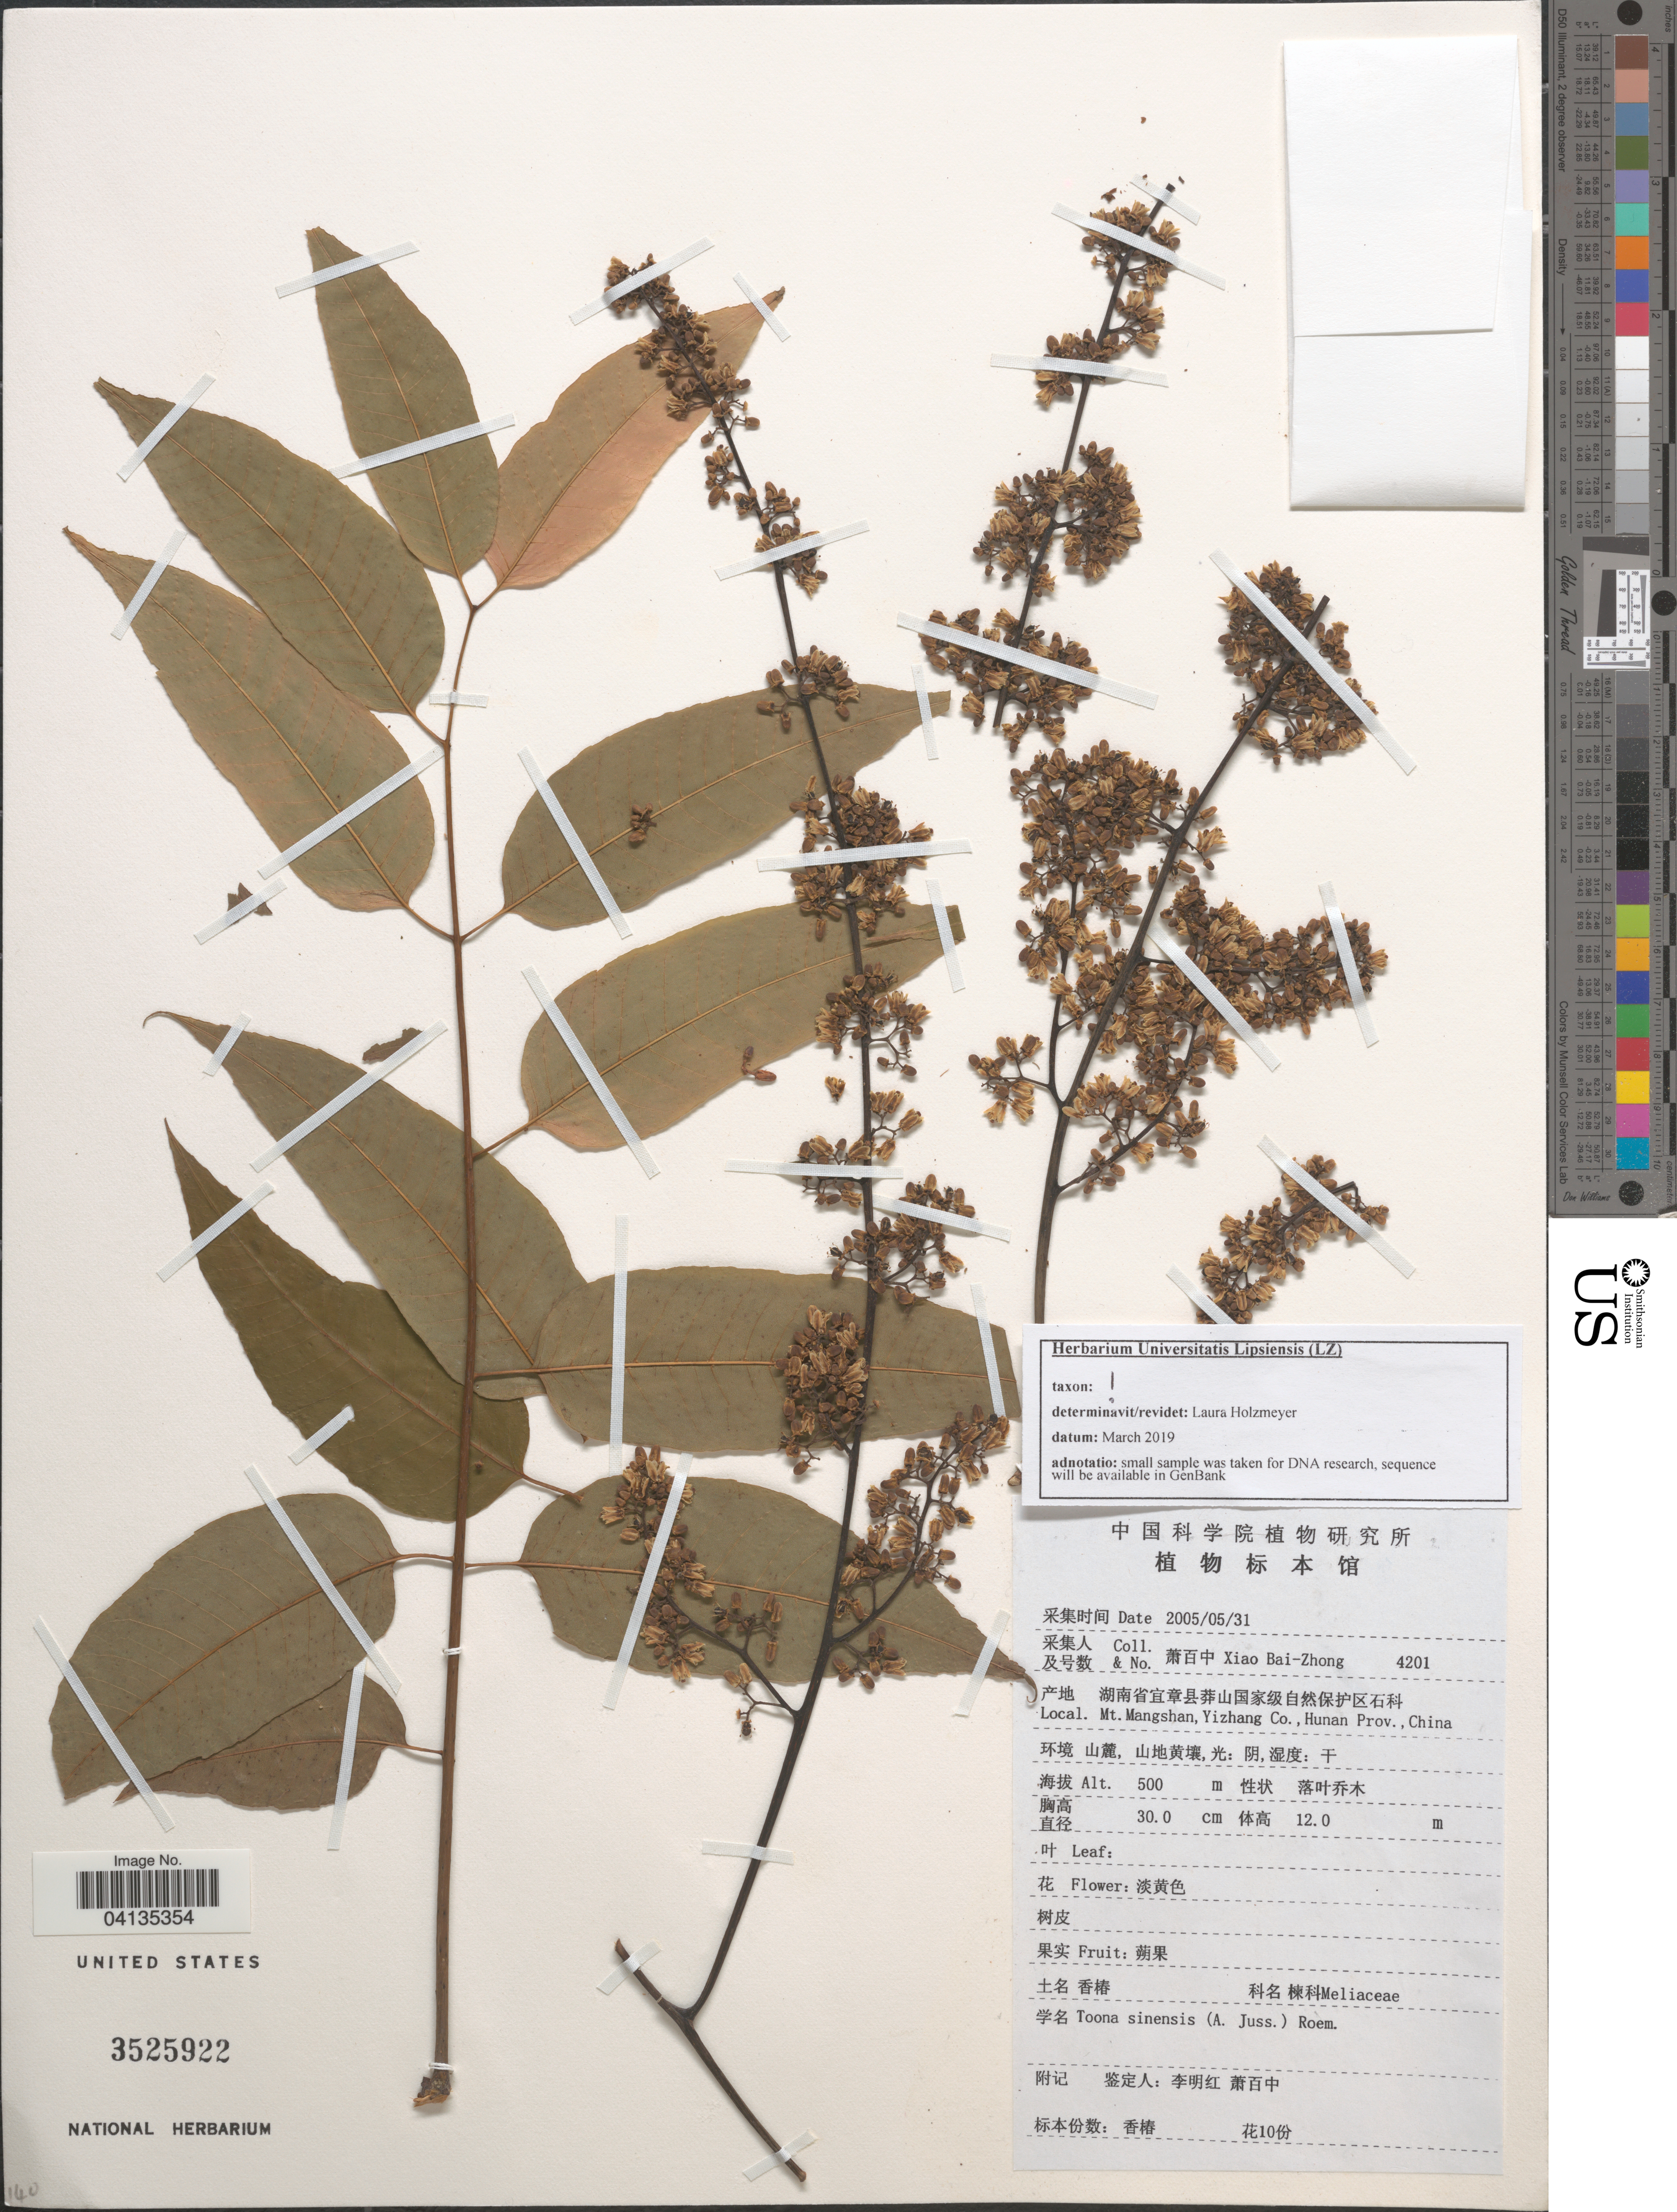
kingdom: Plantae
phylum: Tracheophyta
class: Magnoliopsida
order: Sapindales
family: Meliaceae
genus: Toona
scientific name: Toona sinensis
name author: (A. Juss.) M. Roem.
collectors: B. Z. Xiao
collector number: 4201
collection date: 2005-05-31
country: China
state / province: Hunan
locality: [illegible text]. Mt. Mangshan, Yizhang Co.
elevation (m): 500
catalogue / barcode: US 3525922